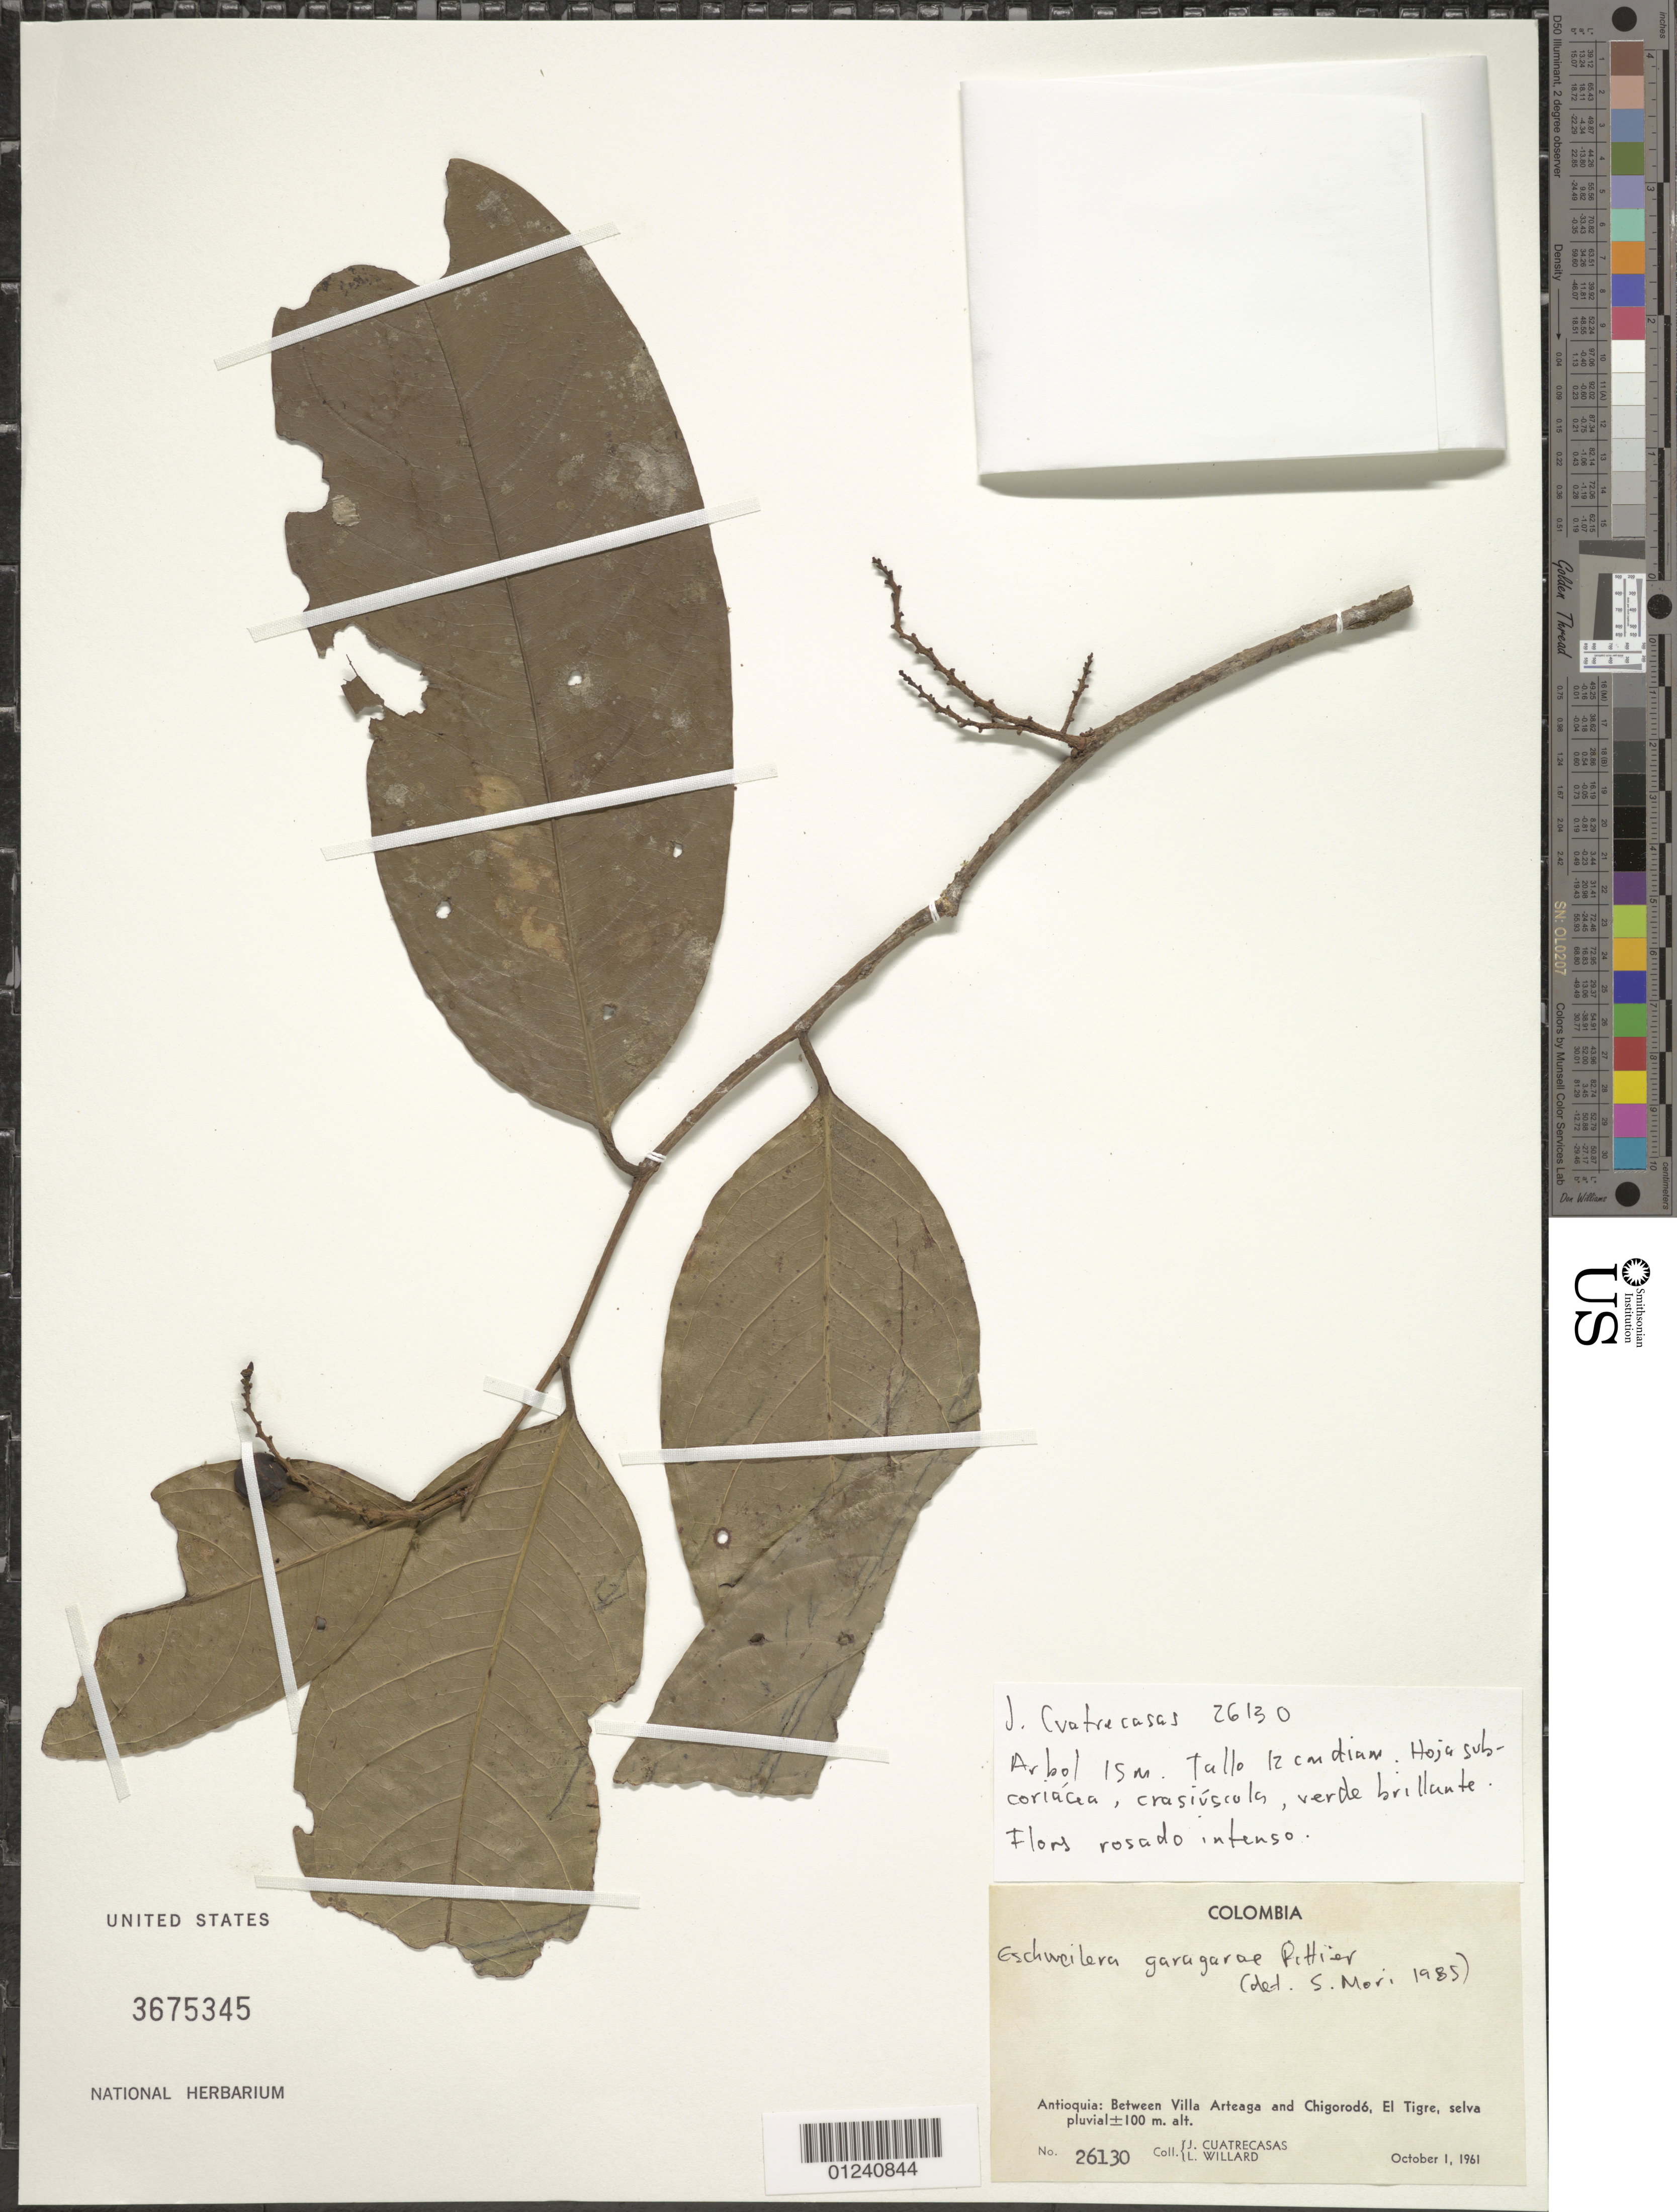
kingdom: Plantae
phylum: Tracheophyta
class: Magnoliopsida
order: Ericales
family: Lecythidaceae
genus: Eschweilera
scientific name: Eschweilera garagarae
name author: Pittier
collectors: J. Cuatrecasas & L. Willard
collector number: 26130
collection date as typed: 01 Oct 1961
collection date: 1961-10-01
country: Colombia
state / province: Antioquia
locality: Between Villa Arteaga and Chigorodo, El Tigre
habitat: selva pluvial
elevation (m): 100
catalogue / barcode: US 367534